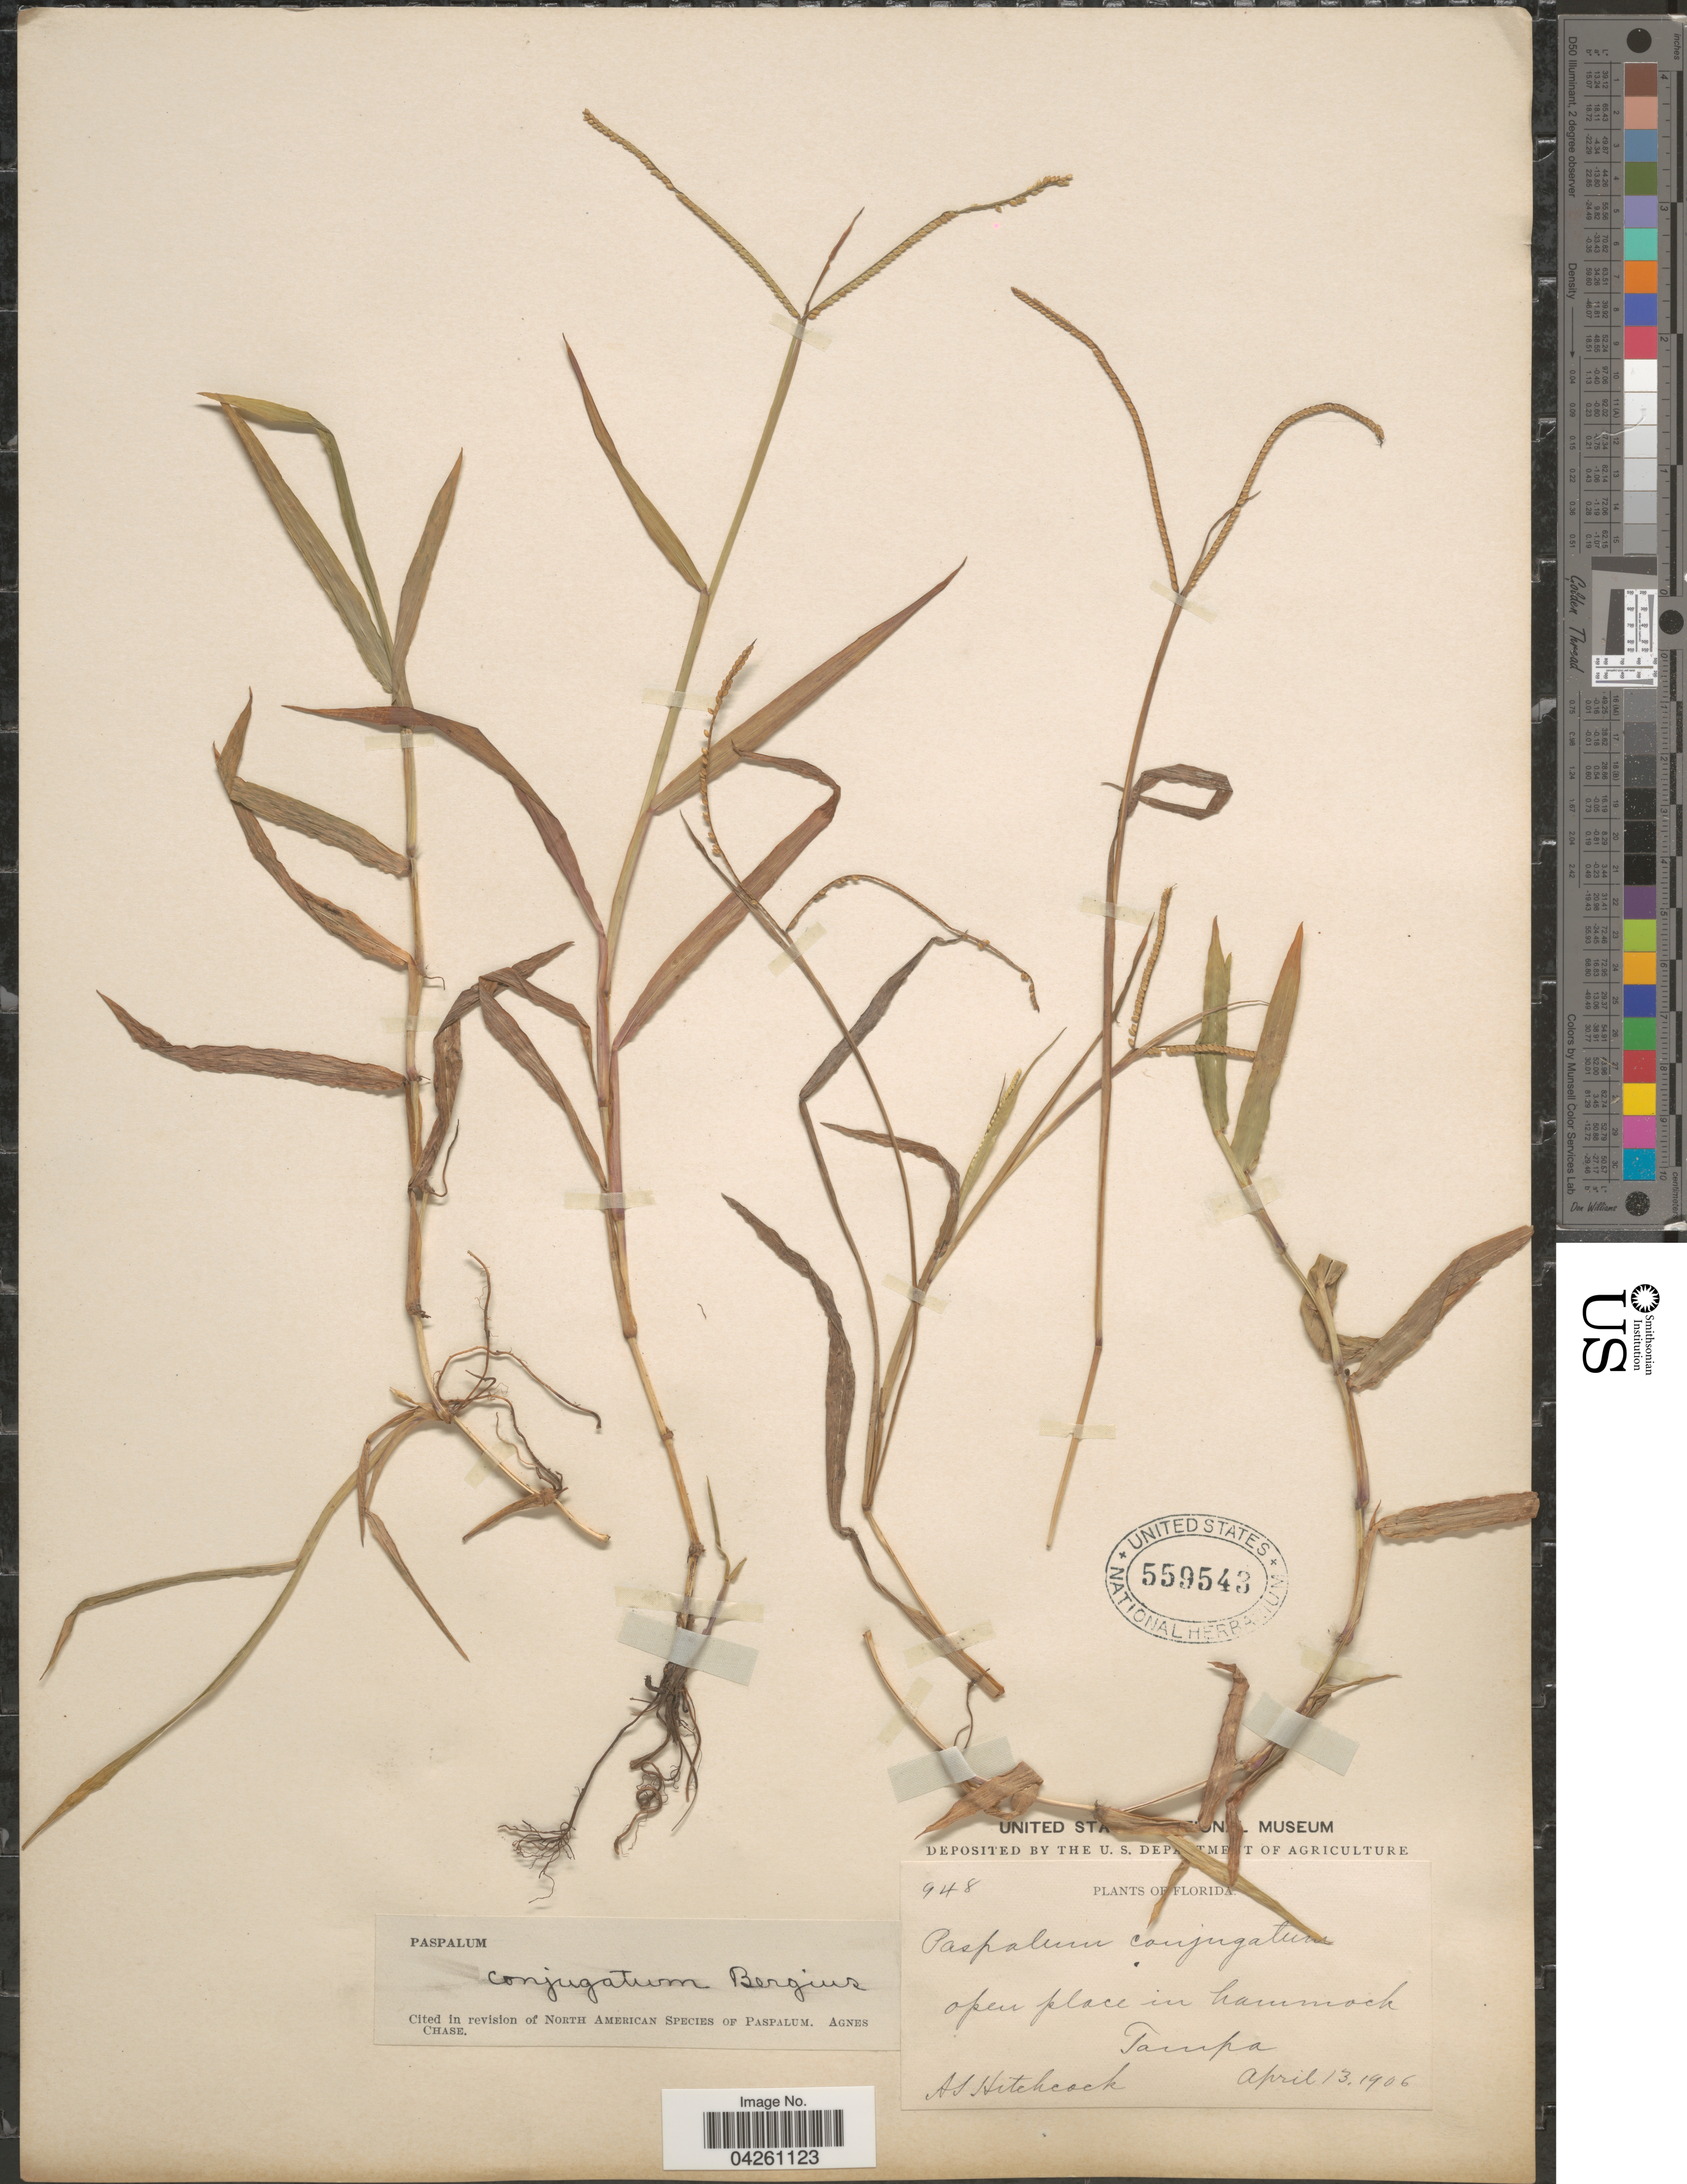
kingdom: Plantae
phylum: Tracheophyta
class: Liliopsida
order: Poales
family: Poaceae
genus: Paspalum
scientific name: Paspalum conjugatum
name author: P.J. Bergius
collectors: A. S. Hitchcock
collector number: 948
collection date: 1906-04-13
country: United States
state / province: Florida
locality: Open place in hammock. Tampa.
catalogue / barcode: US 559543